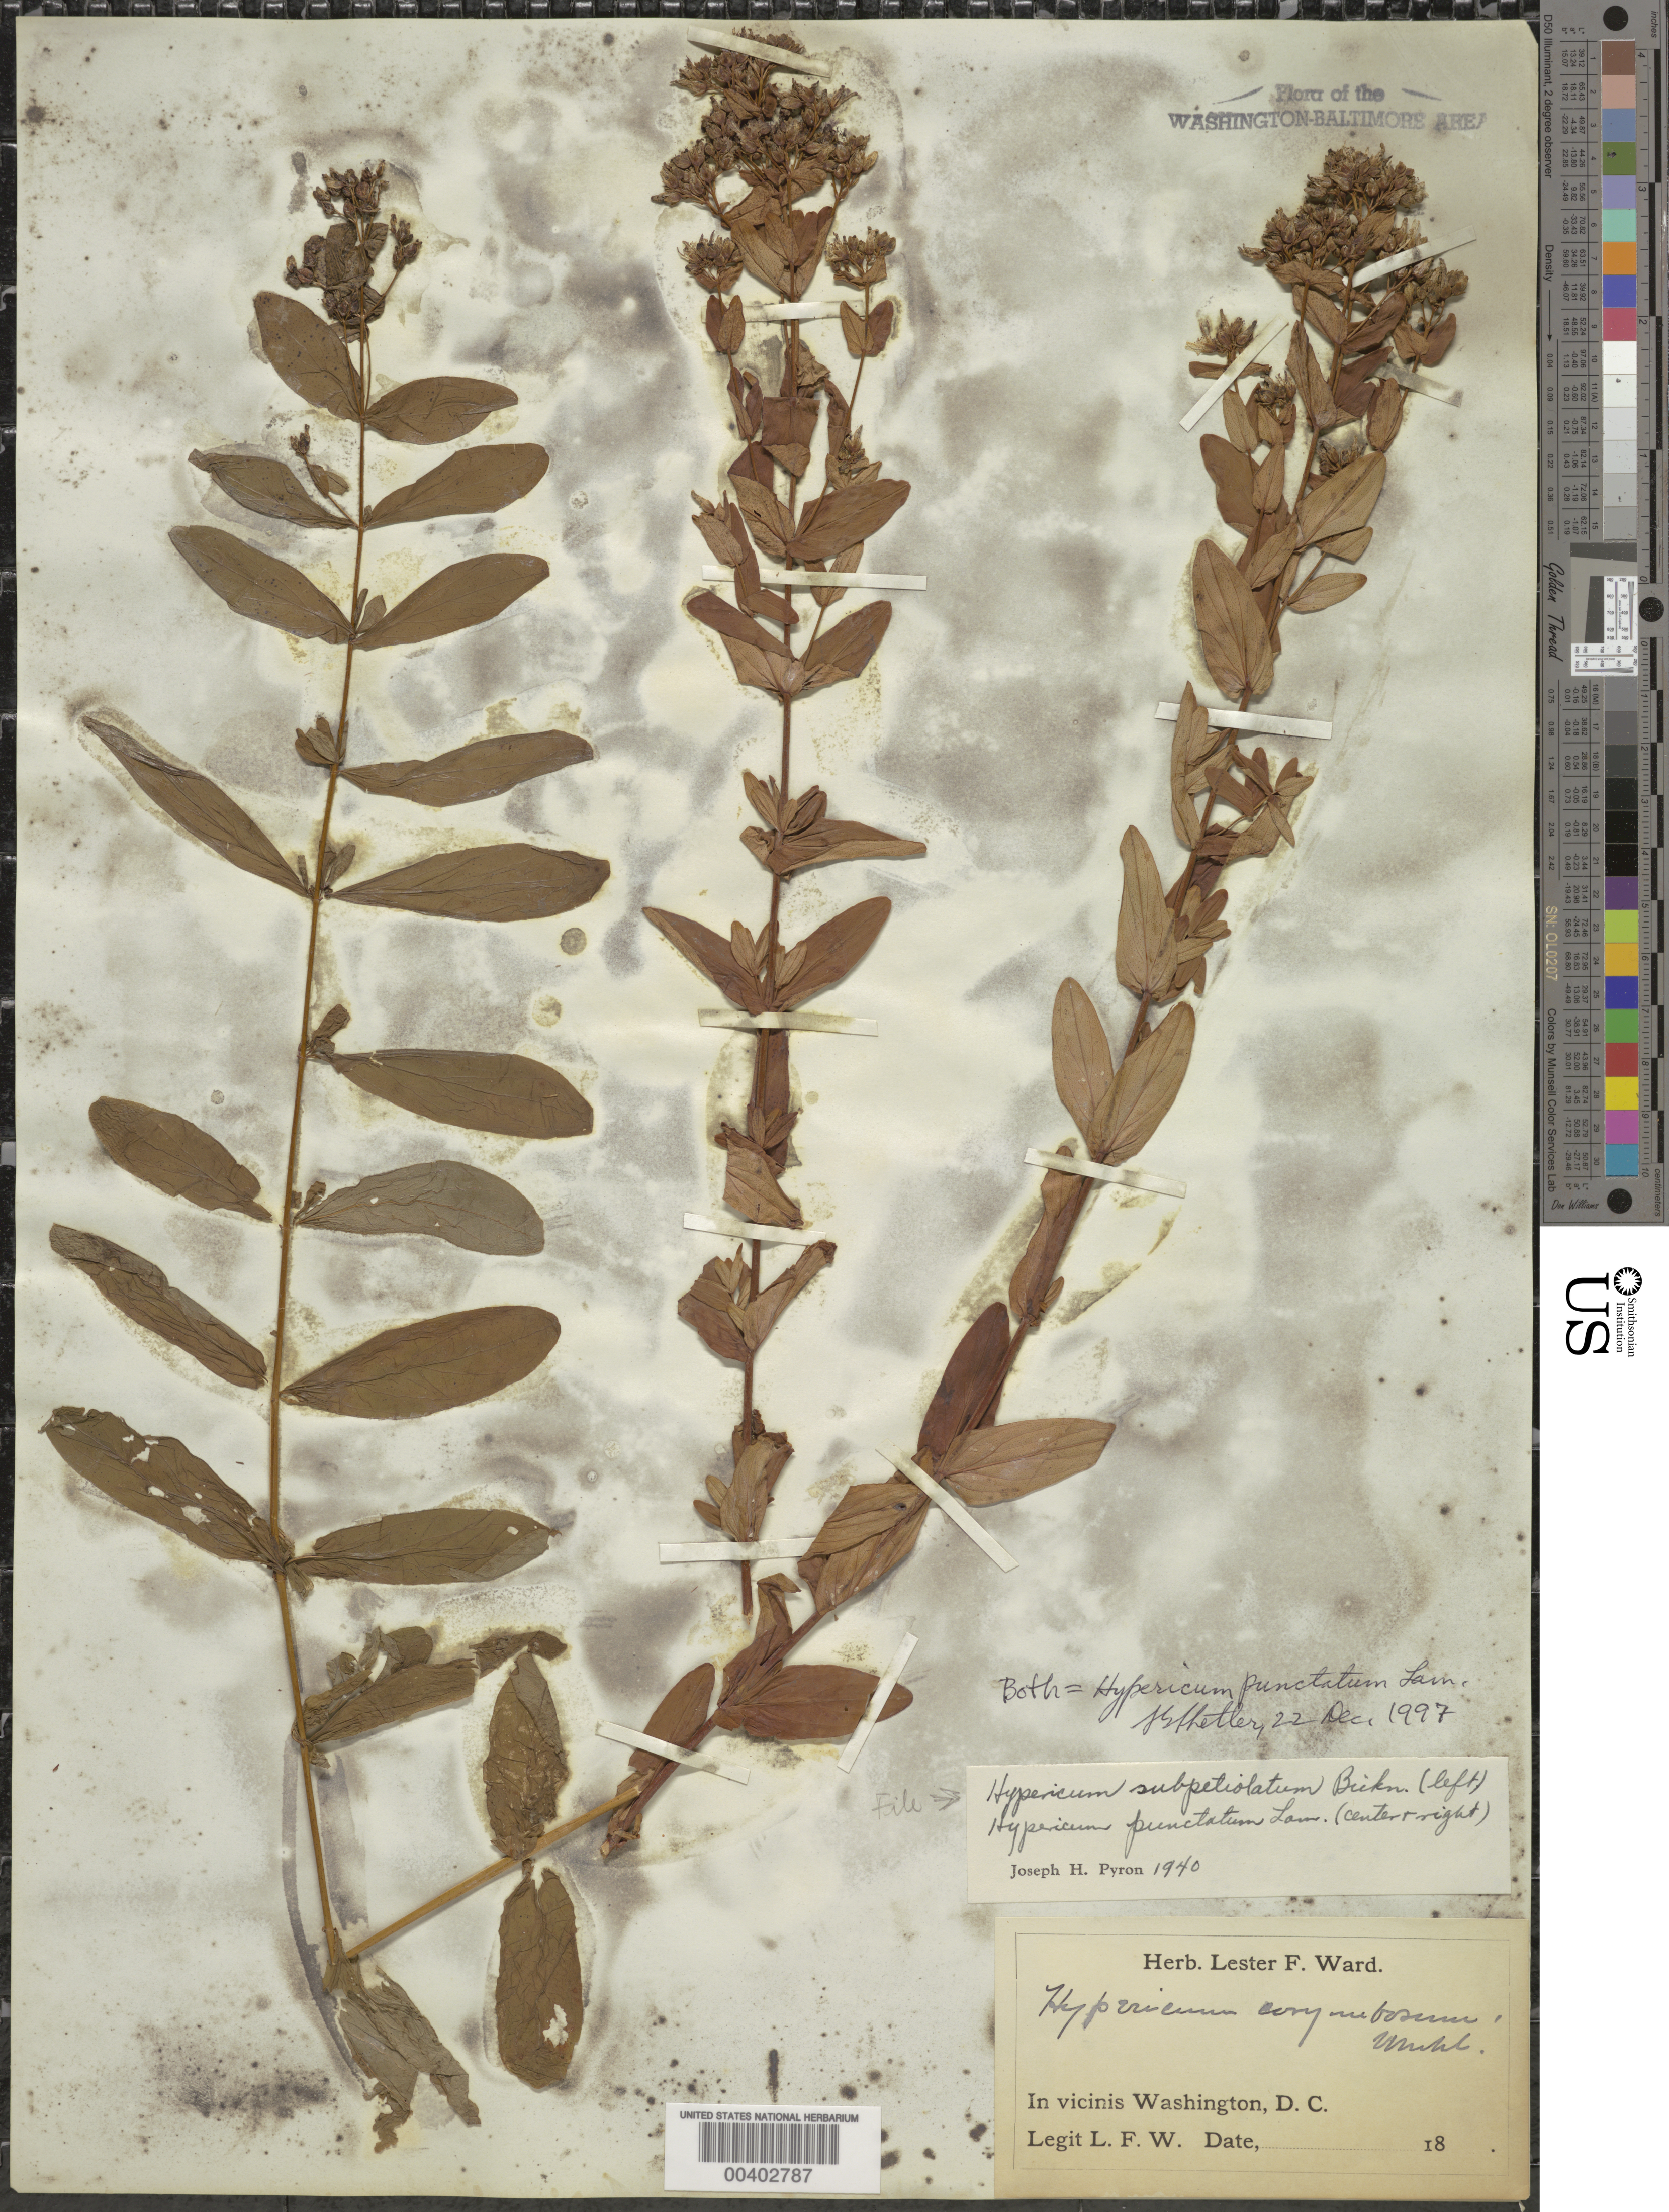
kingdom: Plantae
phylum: Tracheophyta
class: Magnoliopsida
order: Malpighiales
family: Hypericaceae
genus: Hypericum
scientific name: Hypericum punctatum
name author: Lam.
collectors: L. F. Ward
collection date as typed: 1800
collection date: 1800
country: United States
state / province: District of Columbia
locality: Washington DC Area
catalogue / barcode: US 88695